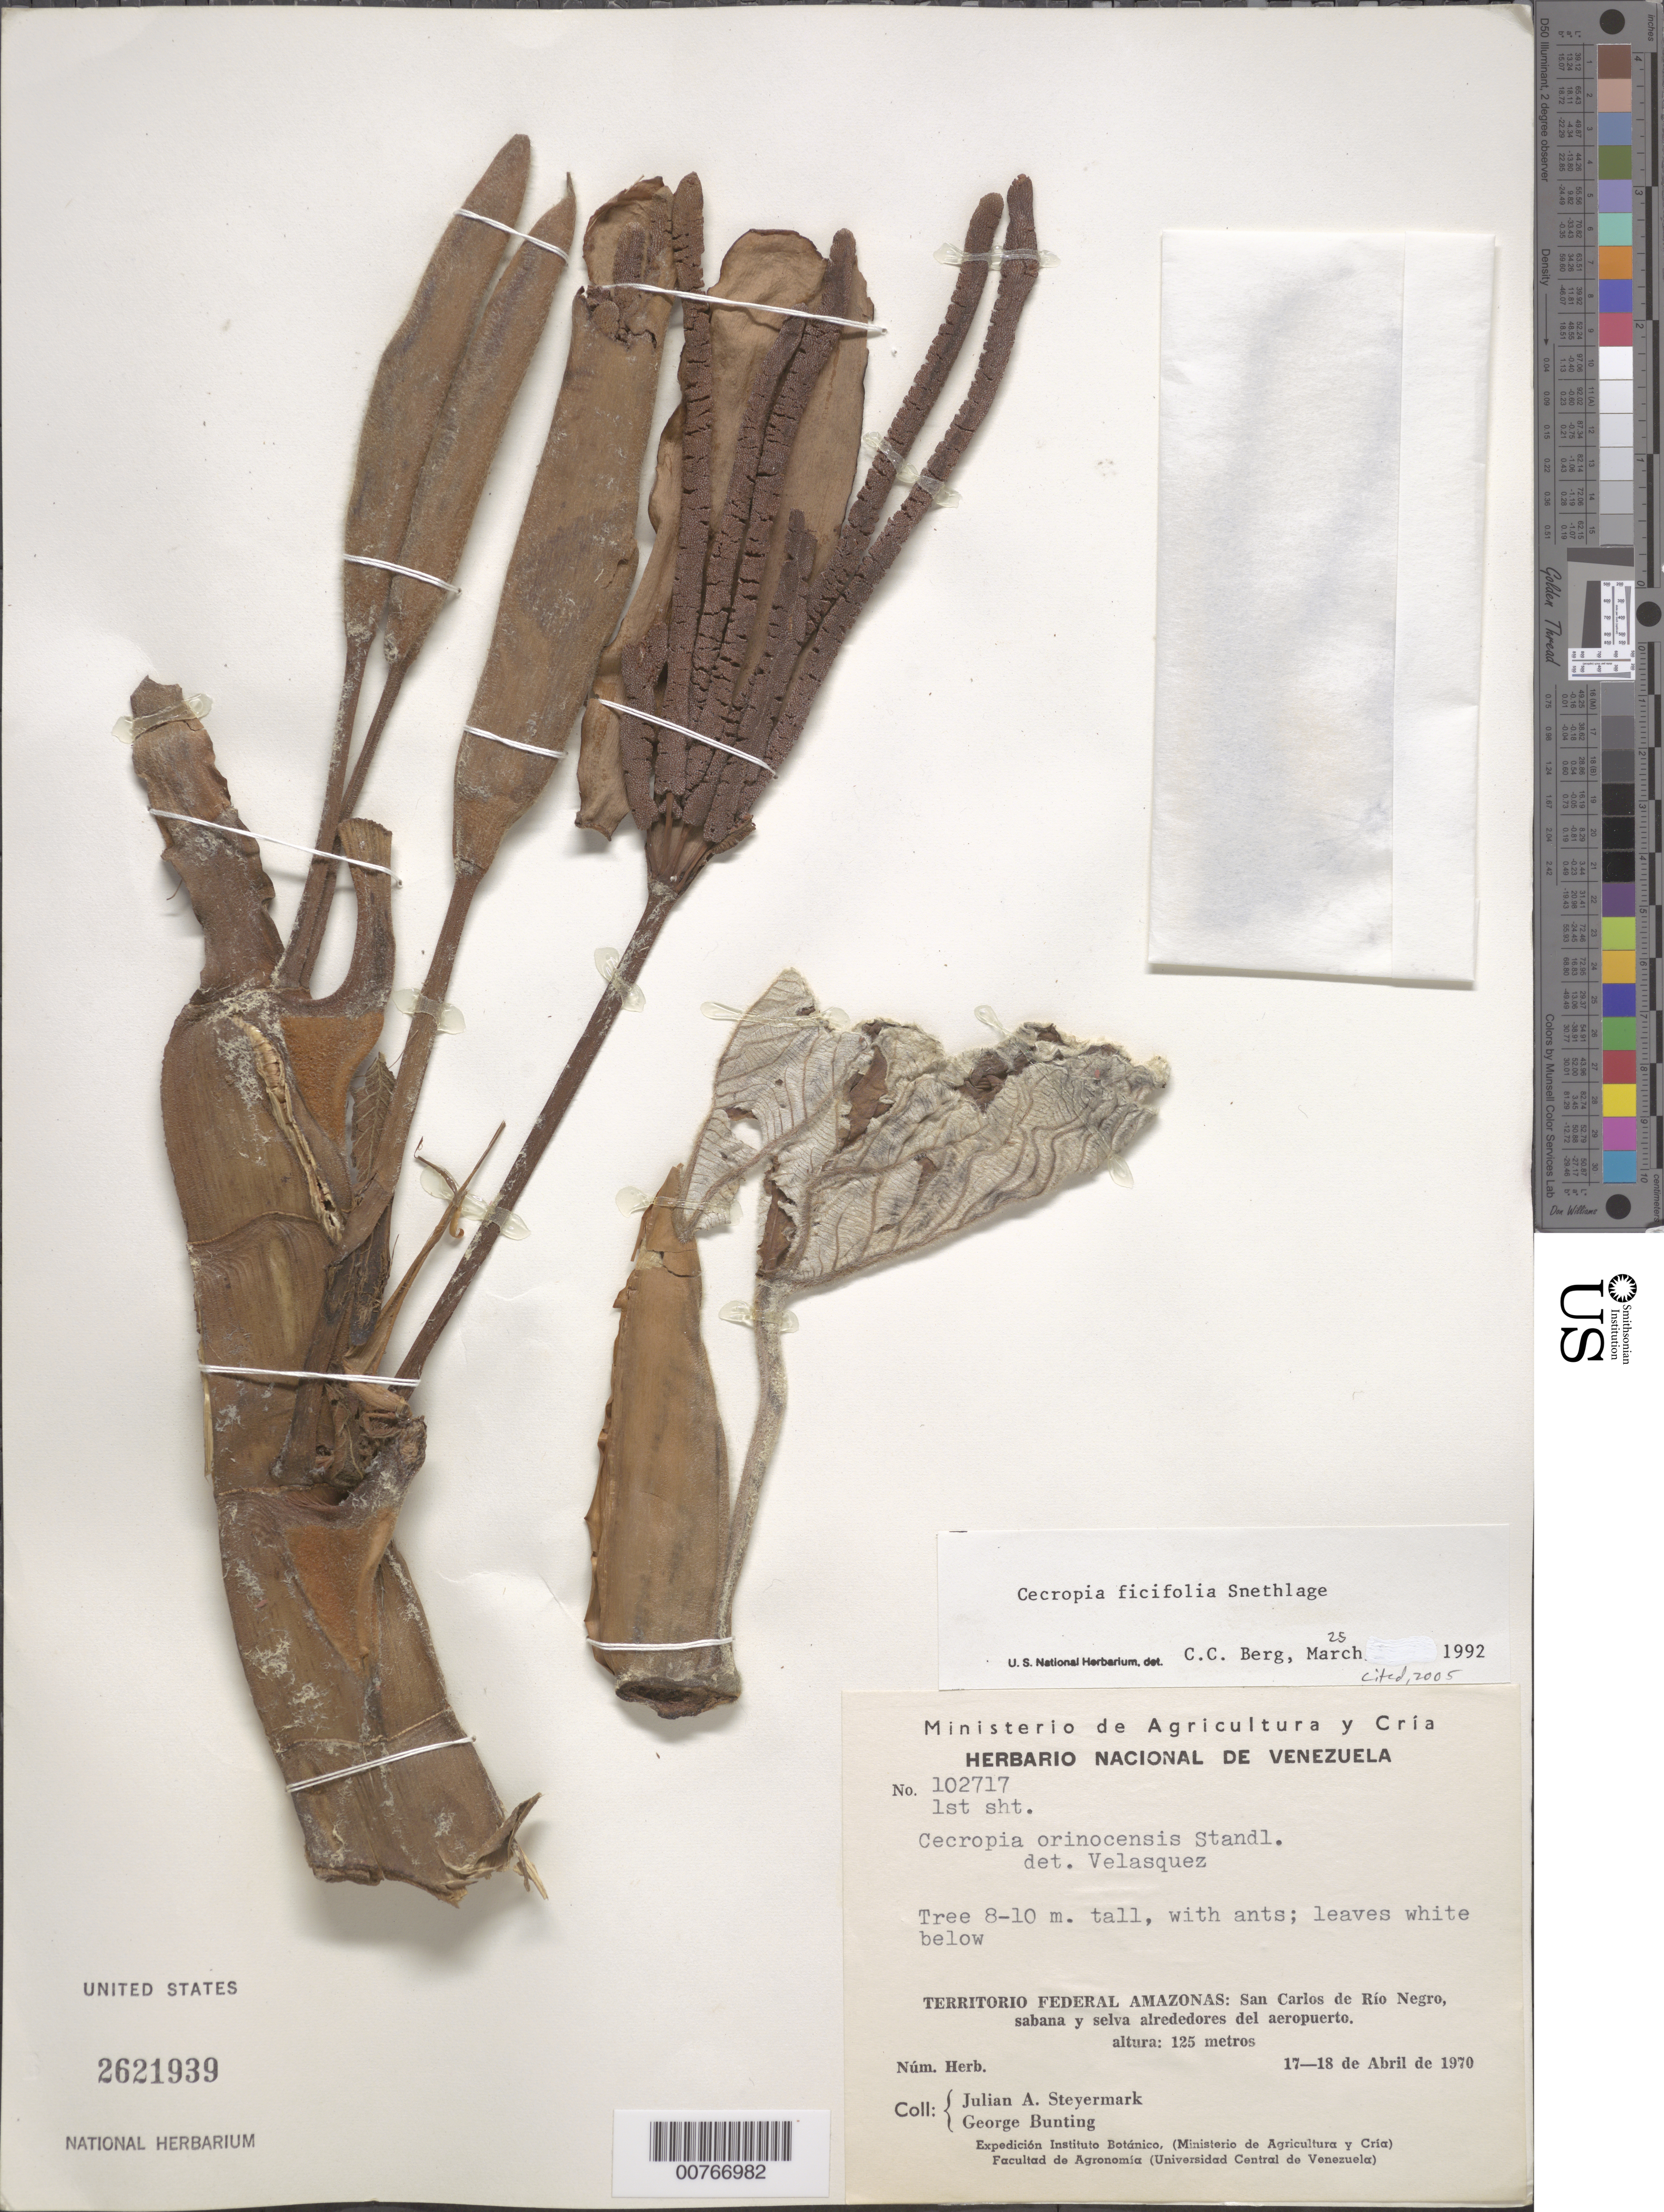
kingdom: Plantae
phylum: Tracheophyta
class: Magnoliopsida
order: Rosales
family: Urticaceae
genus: Cecropia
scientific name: Cecropia ficifolia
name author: Snethlage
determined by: Berg, C. C.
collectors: J. Steyermark & G. S. Bunting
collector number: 102717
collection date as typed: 17-Apr-70 to 18-Apr-70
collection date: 1970-04-17/1970-04-18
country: Venezuela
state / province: Amazonas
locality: San Carlos de Río Negro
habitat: Sabana y selva alrededores del aeropuerto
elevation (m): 125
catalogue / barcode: US 2621939